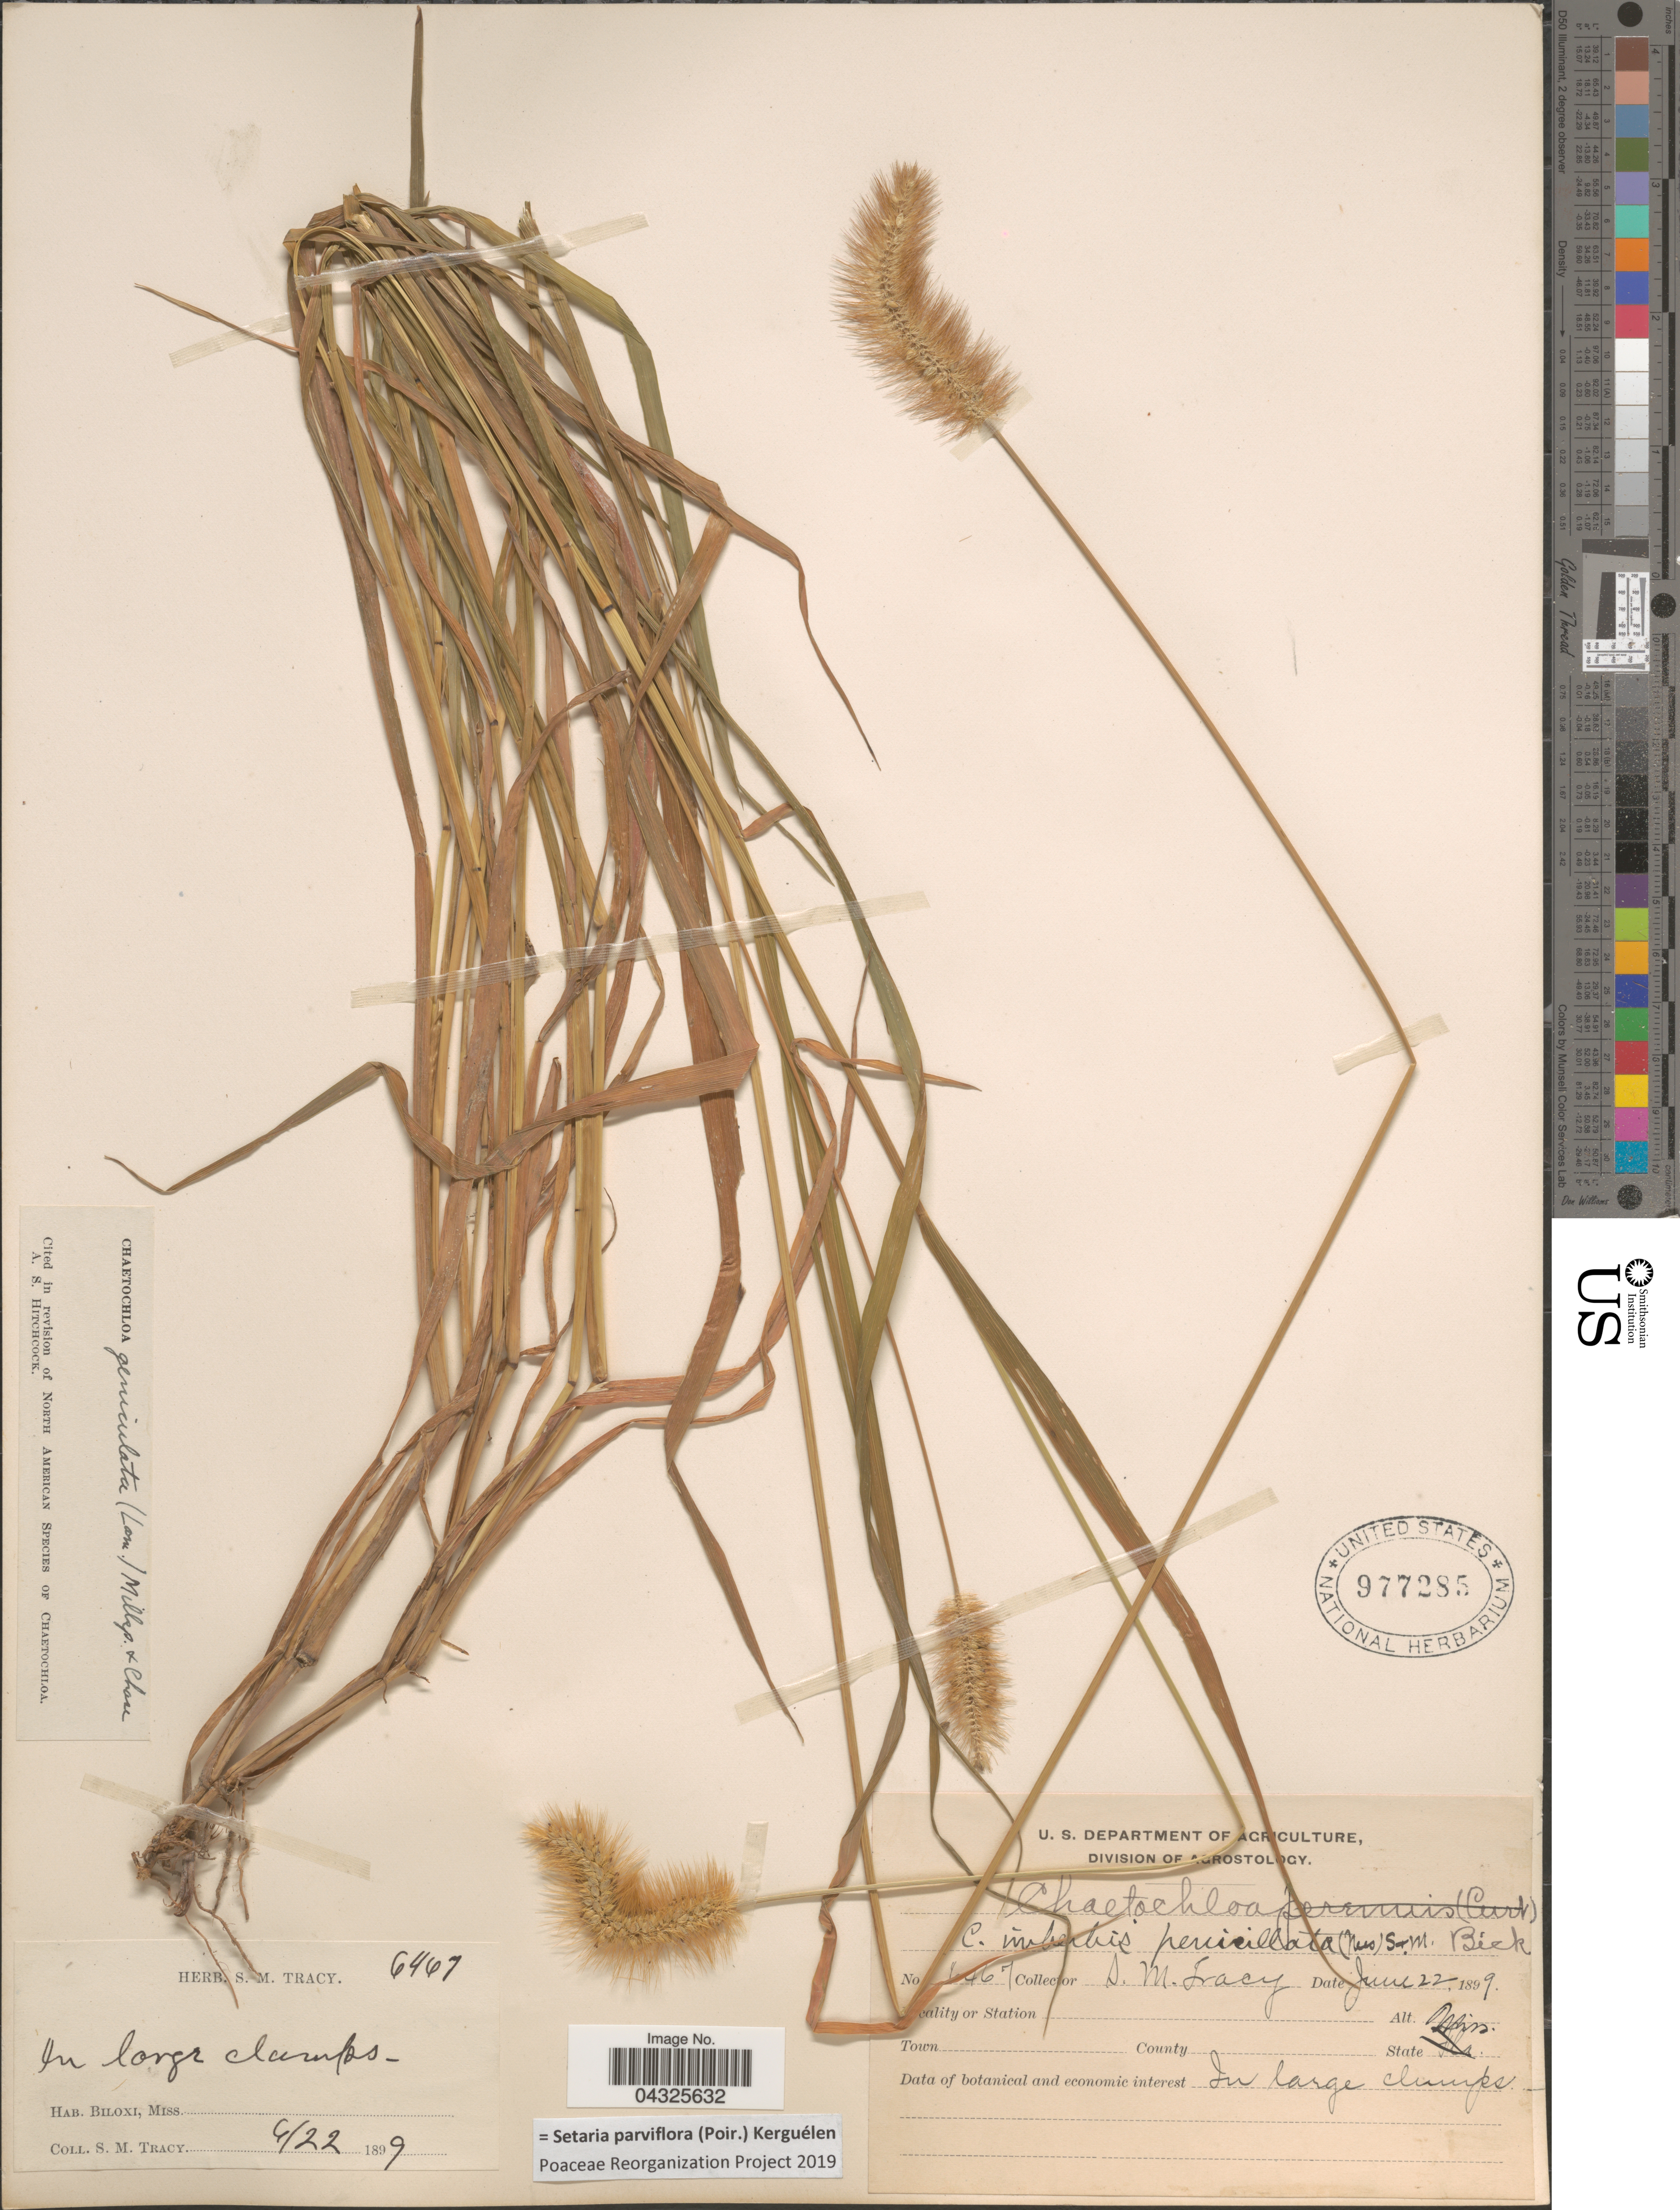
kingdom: Plantae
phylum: Tracheophyta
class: Liliopsida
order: Poales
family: Poaceae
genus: Setaria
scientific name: Setaria parviflora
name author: (Poir.) Kerguélen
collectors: S. M. Tracy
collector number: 1467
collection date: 1899-06-22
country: United States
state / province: Mississippi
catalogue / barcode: US 977285